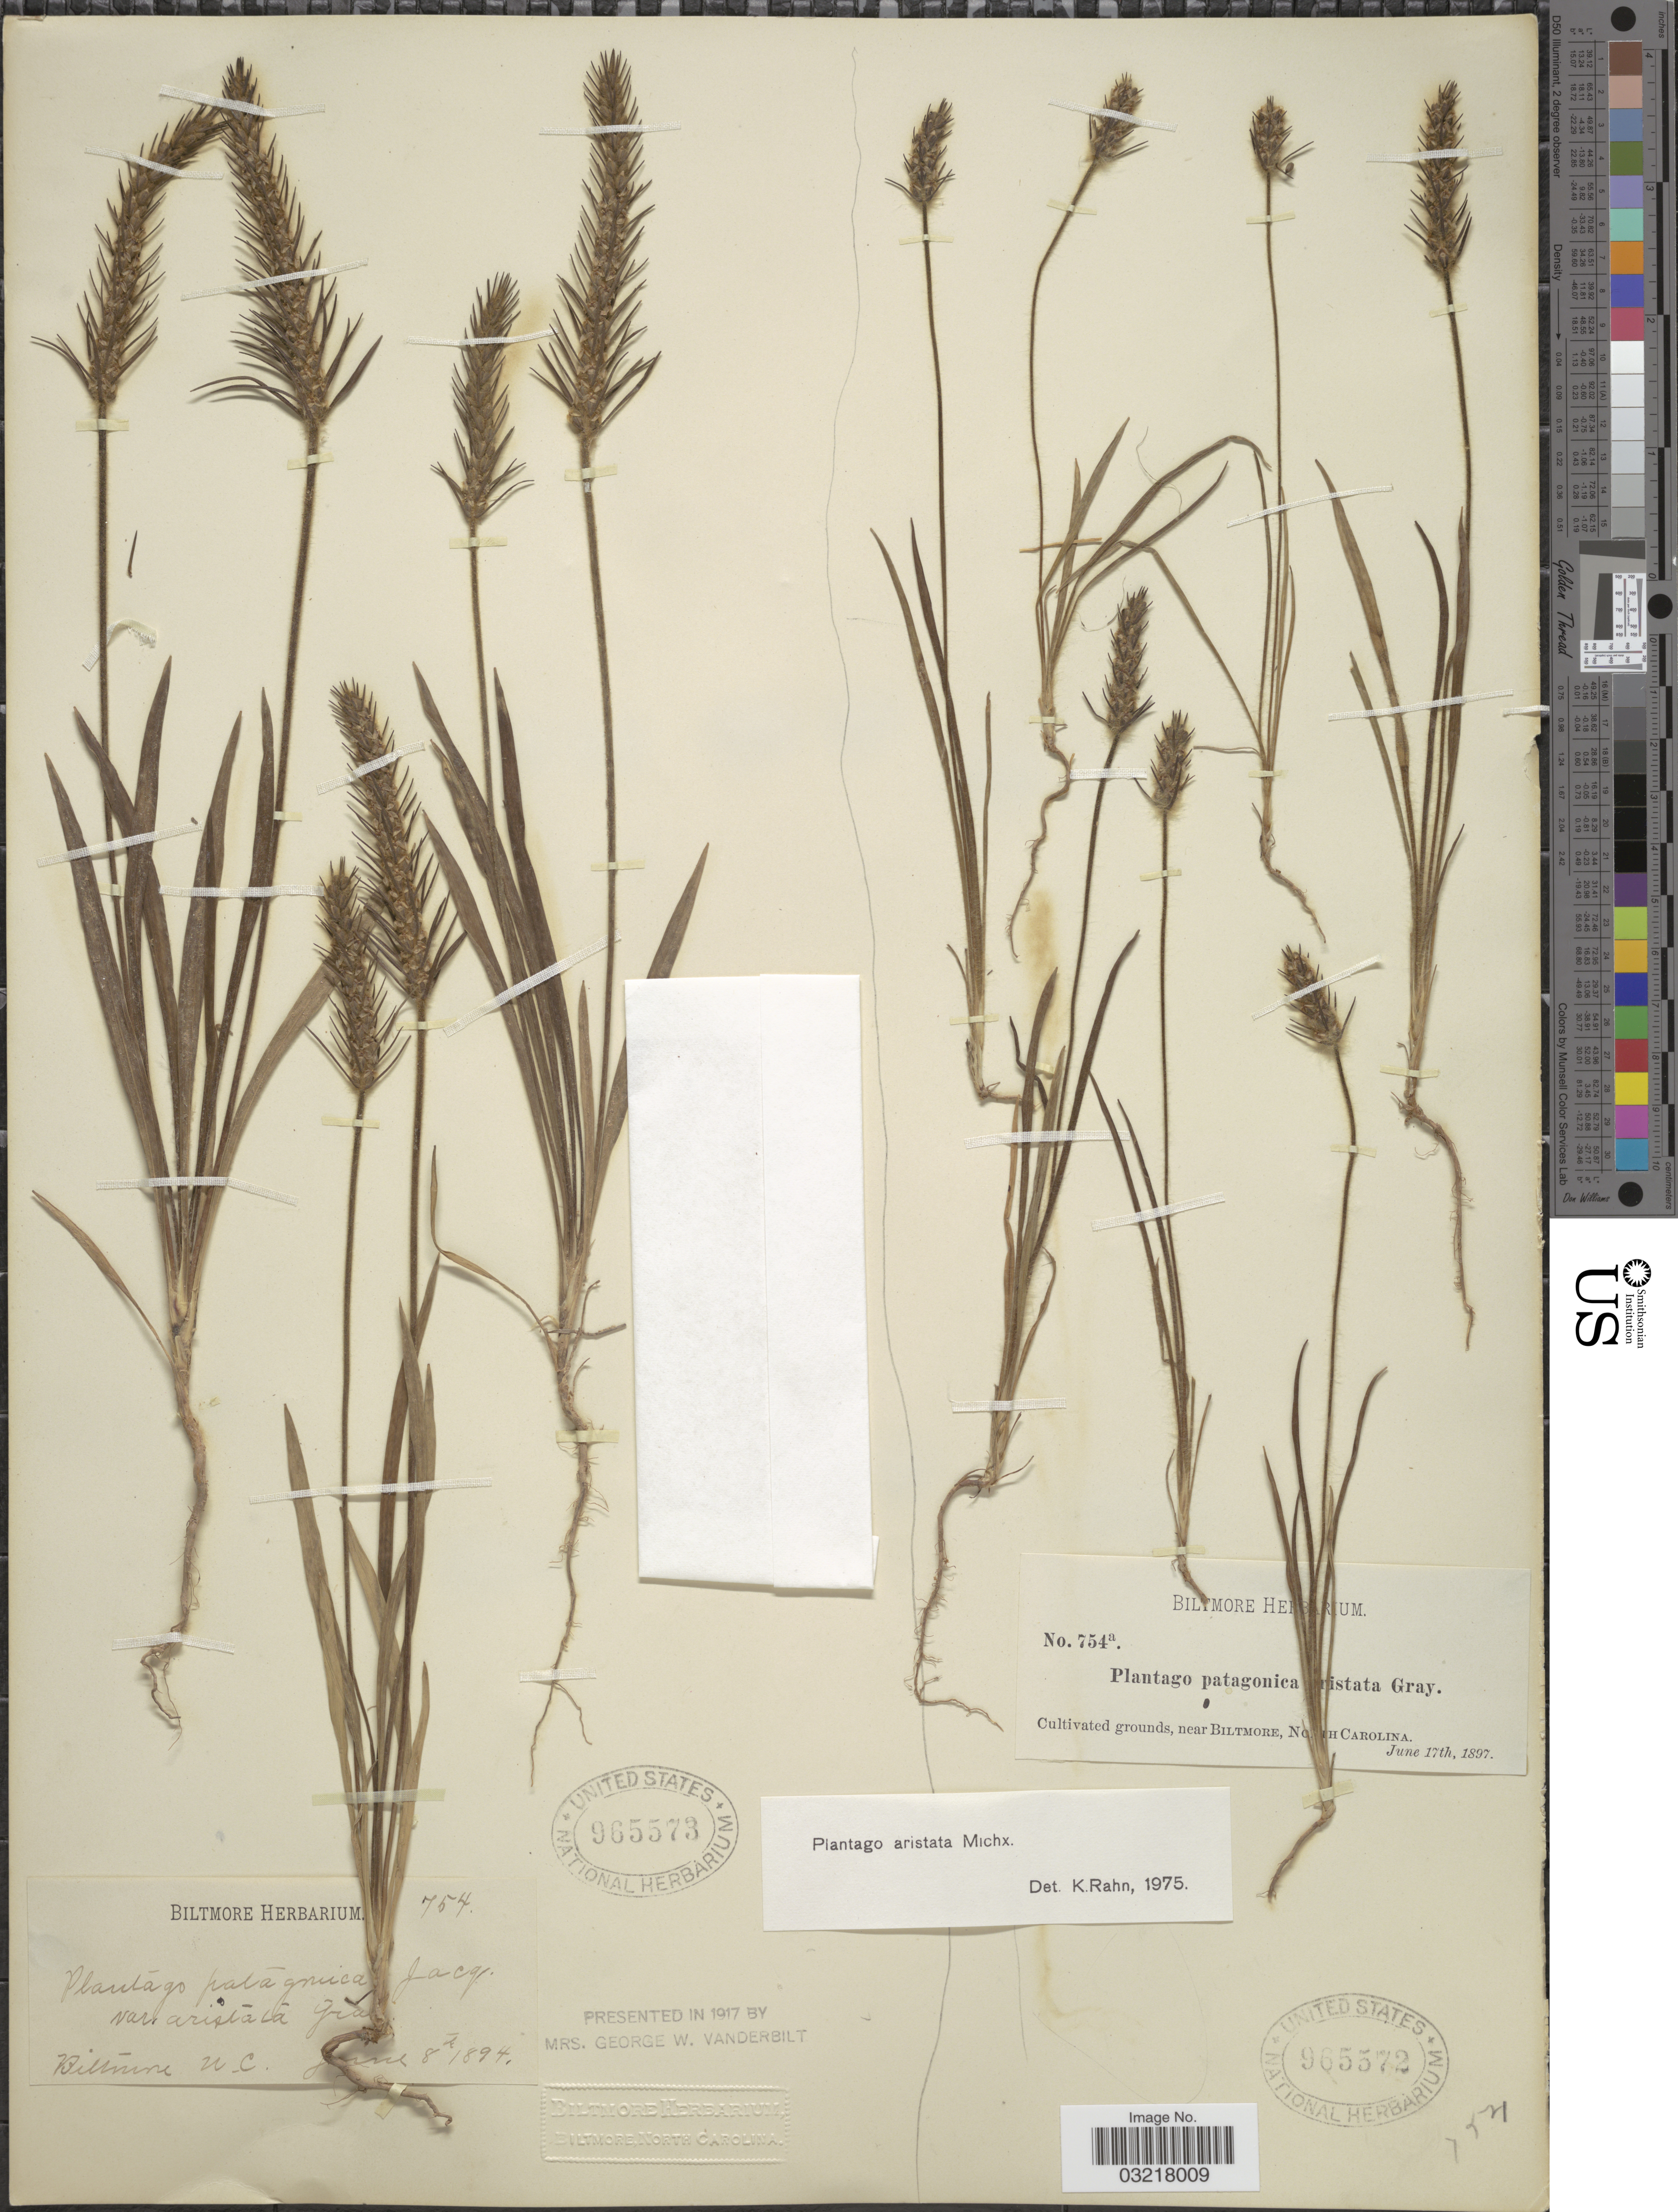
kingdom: Plantae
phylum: Tracheophyta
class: Magnoliopsida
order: Lamiales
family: Plantaginaceae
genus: Plantago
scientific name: Plantago aristata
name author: Michx.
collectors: ex herb. Biltmore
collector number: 754a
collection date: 1897-06-17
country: United States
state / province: North Carolina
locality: Near Biltmore.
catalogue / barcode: US 965572-2